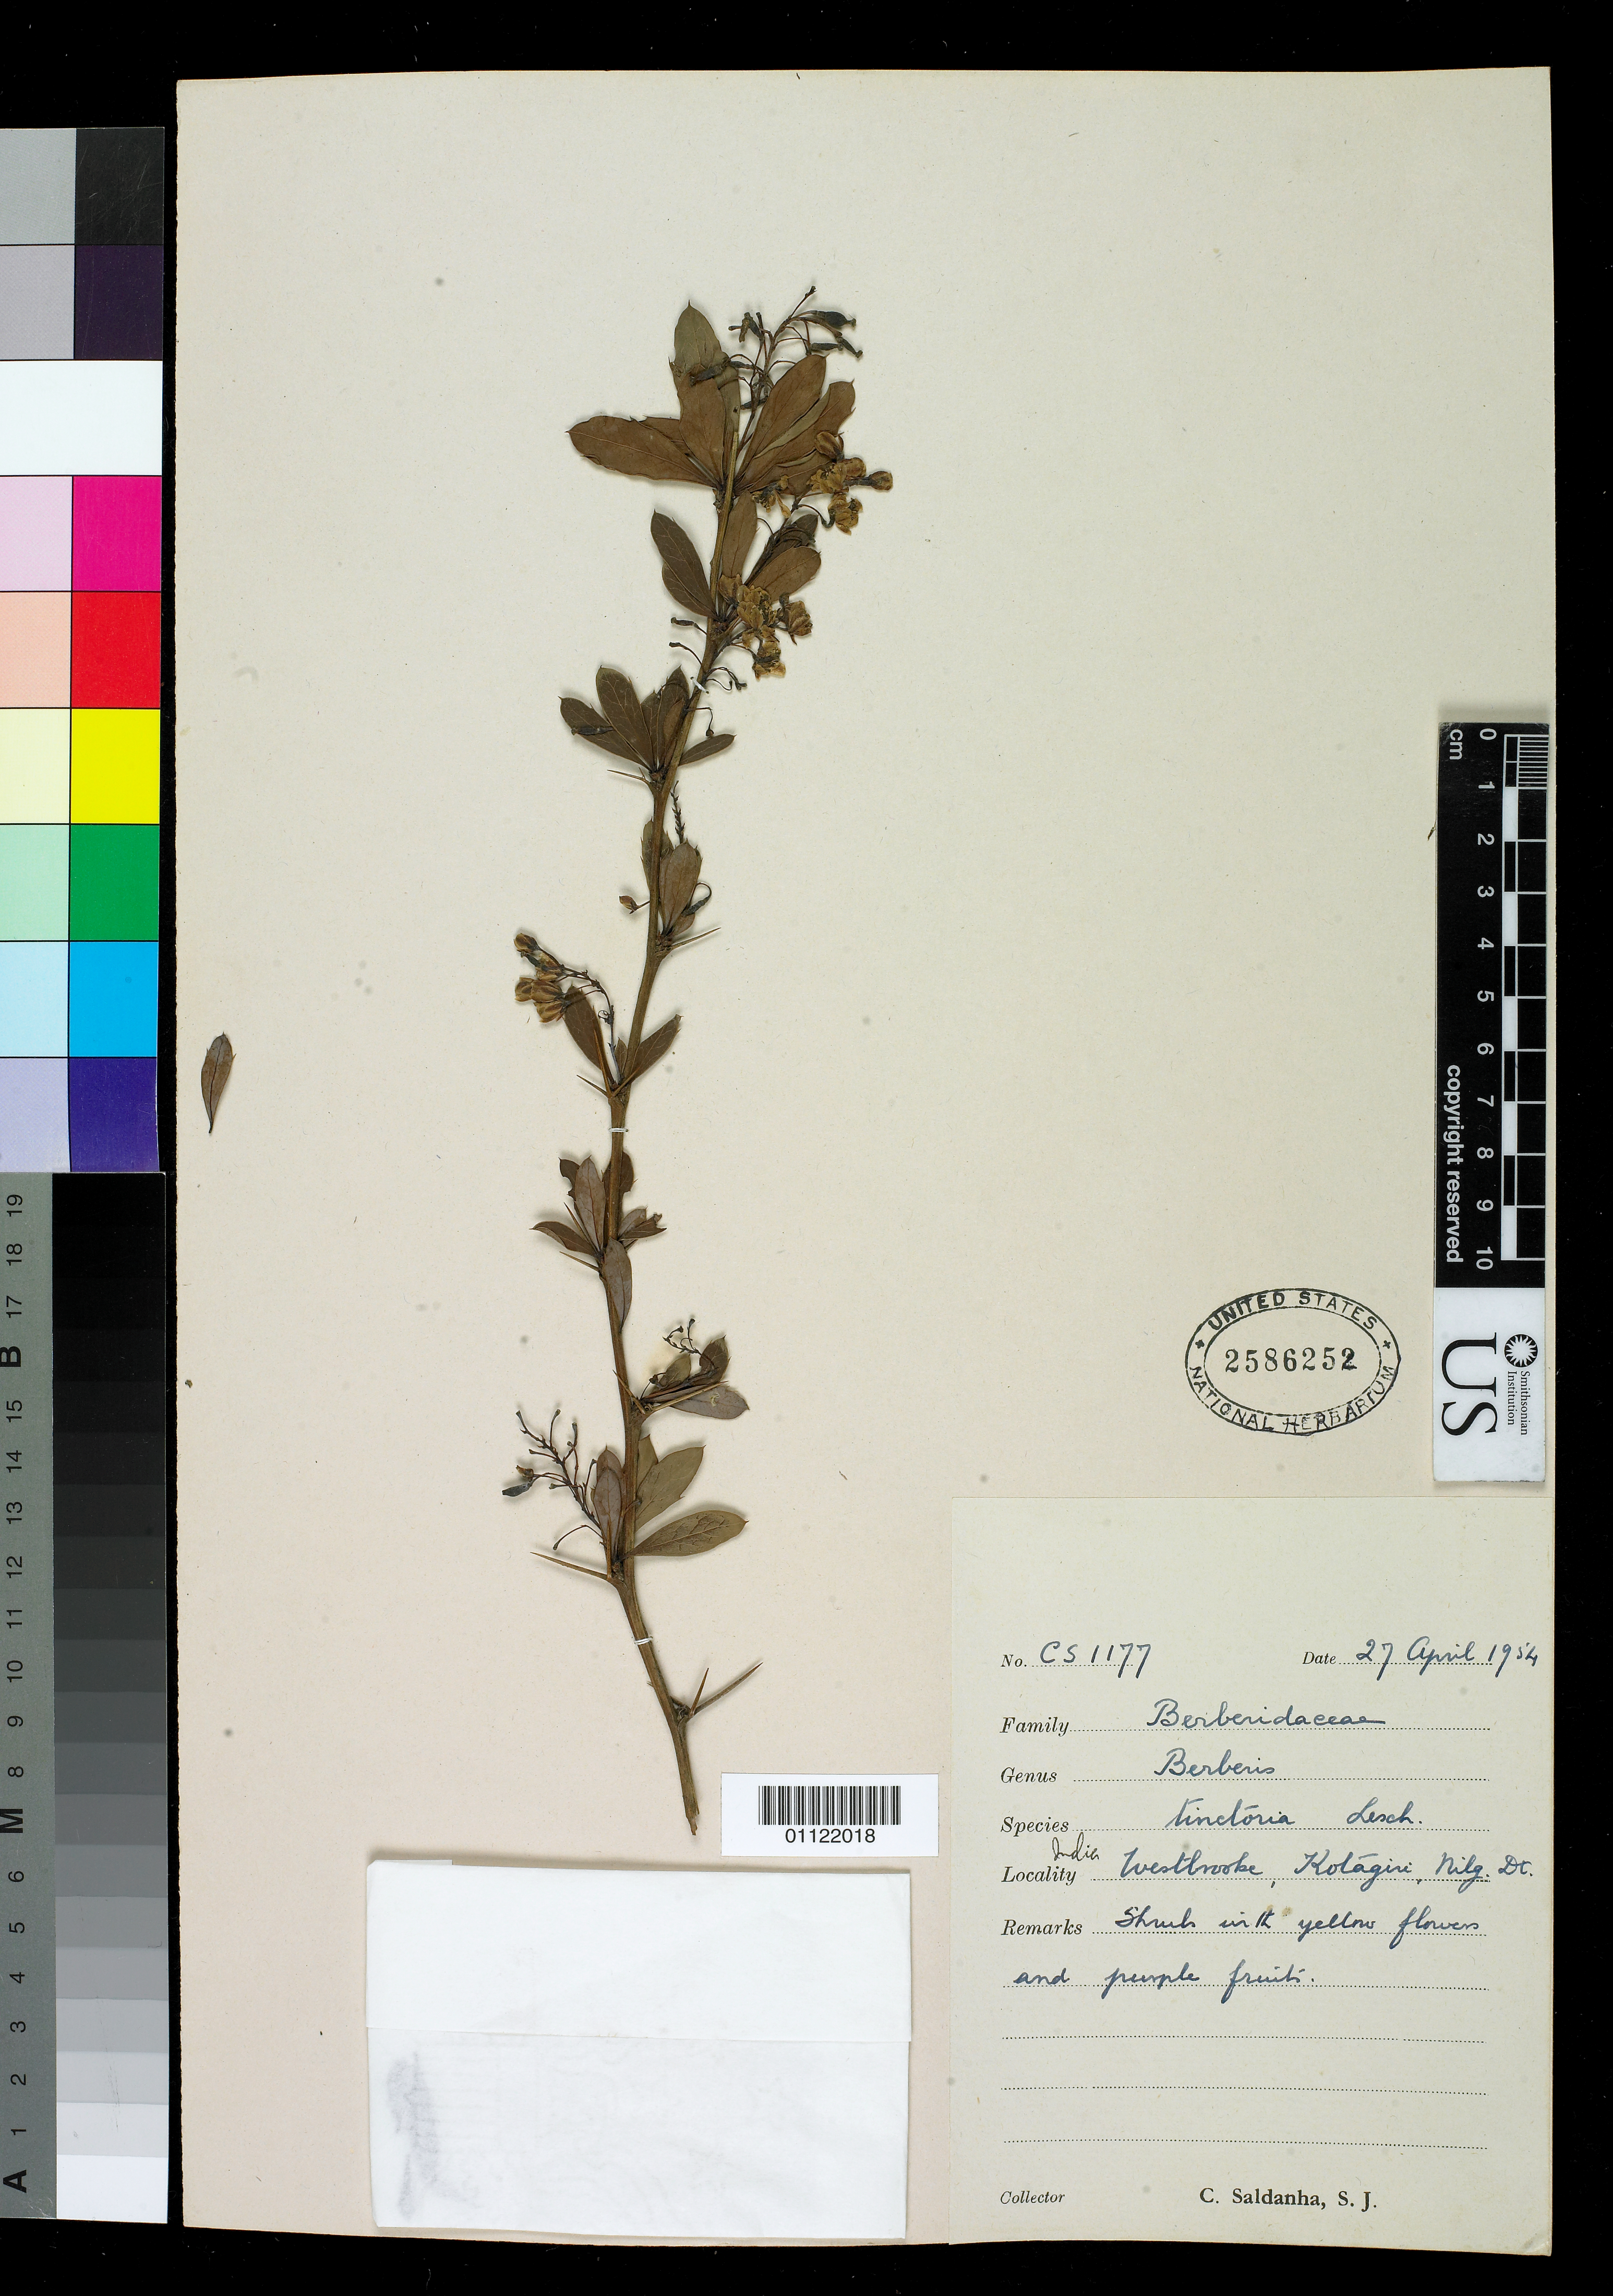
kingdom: Plantae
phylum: Tracheophyta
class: Magnoliopsida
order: Ranunculales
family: Berberidaceae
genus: Berberis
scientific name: Berberis tinctoria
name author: Lesch.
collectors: C. J. Saldanha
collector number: CS 1177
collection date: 1954-04-27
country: India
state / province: Tamil Nadu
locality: Westbrooke, Kotagiri, Nilgiris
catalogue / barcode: US 2586252